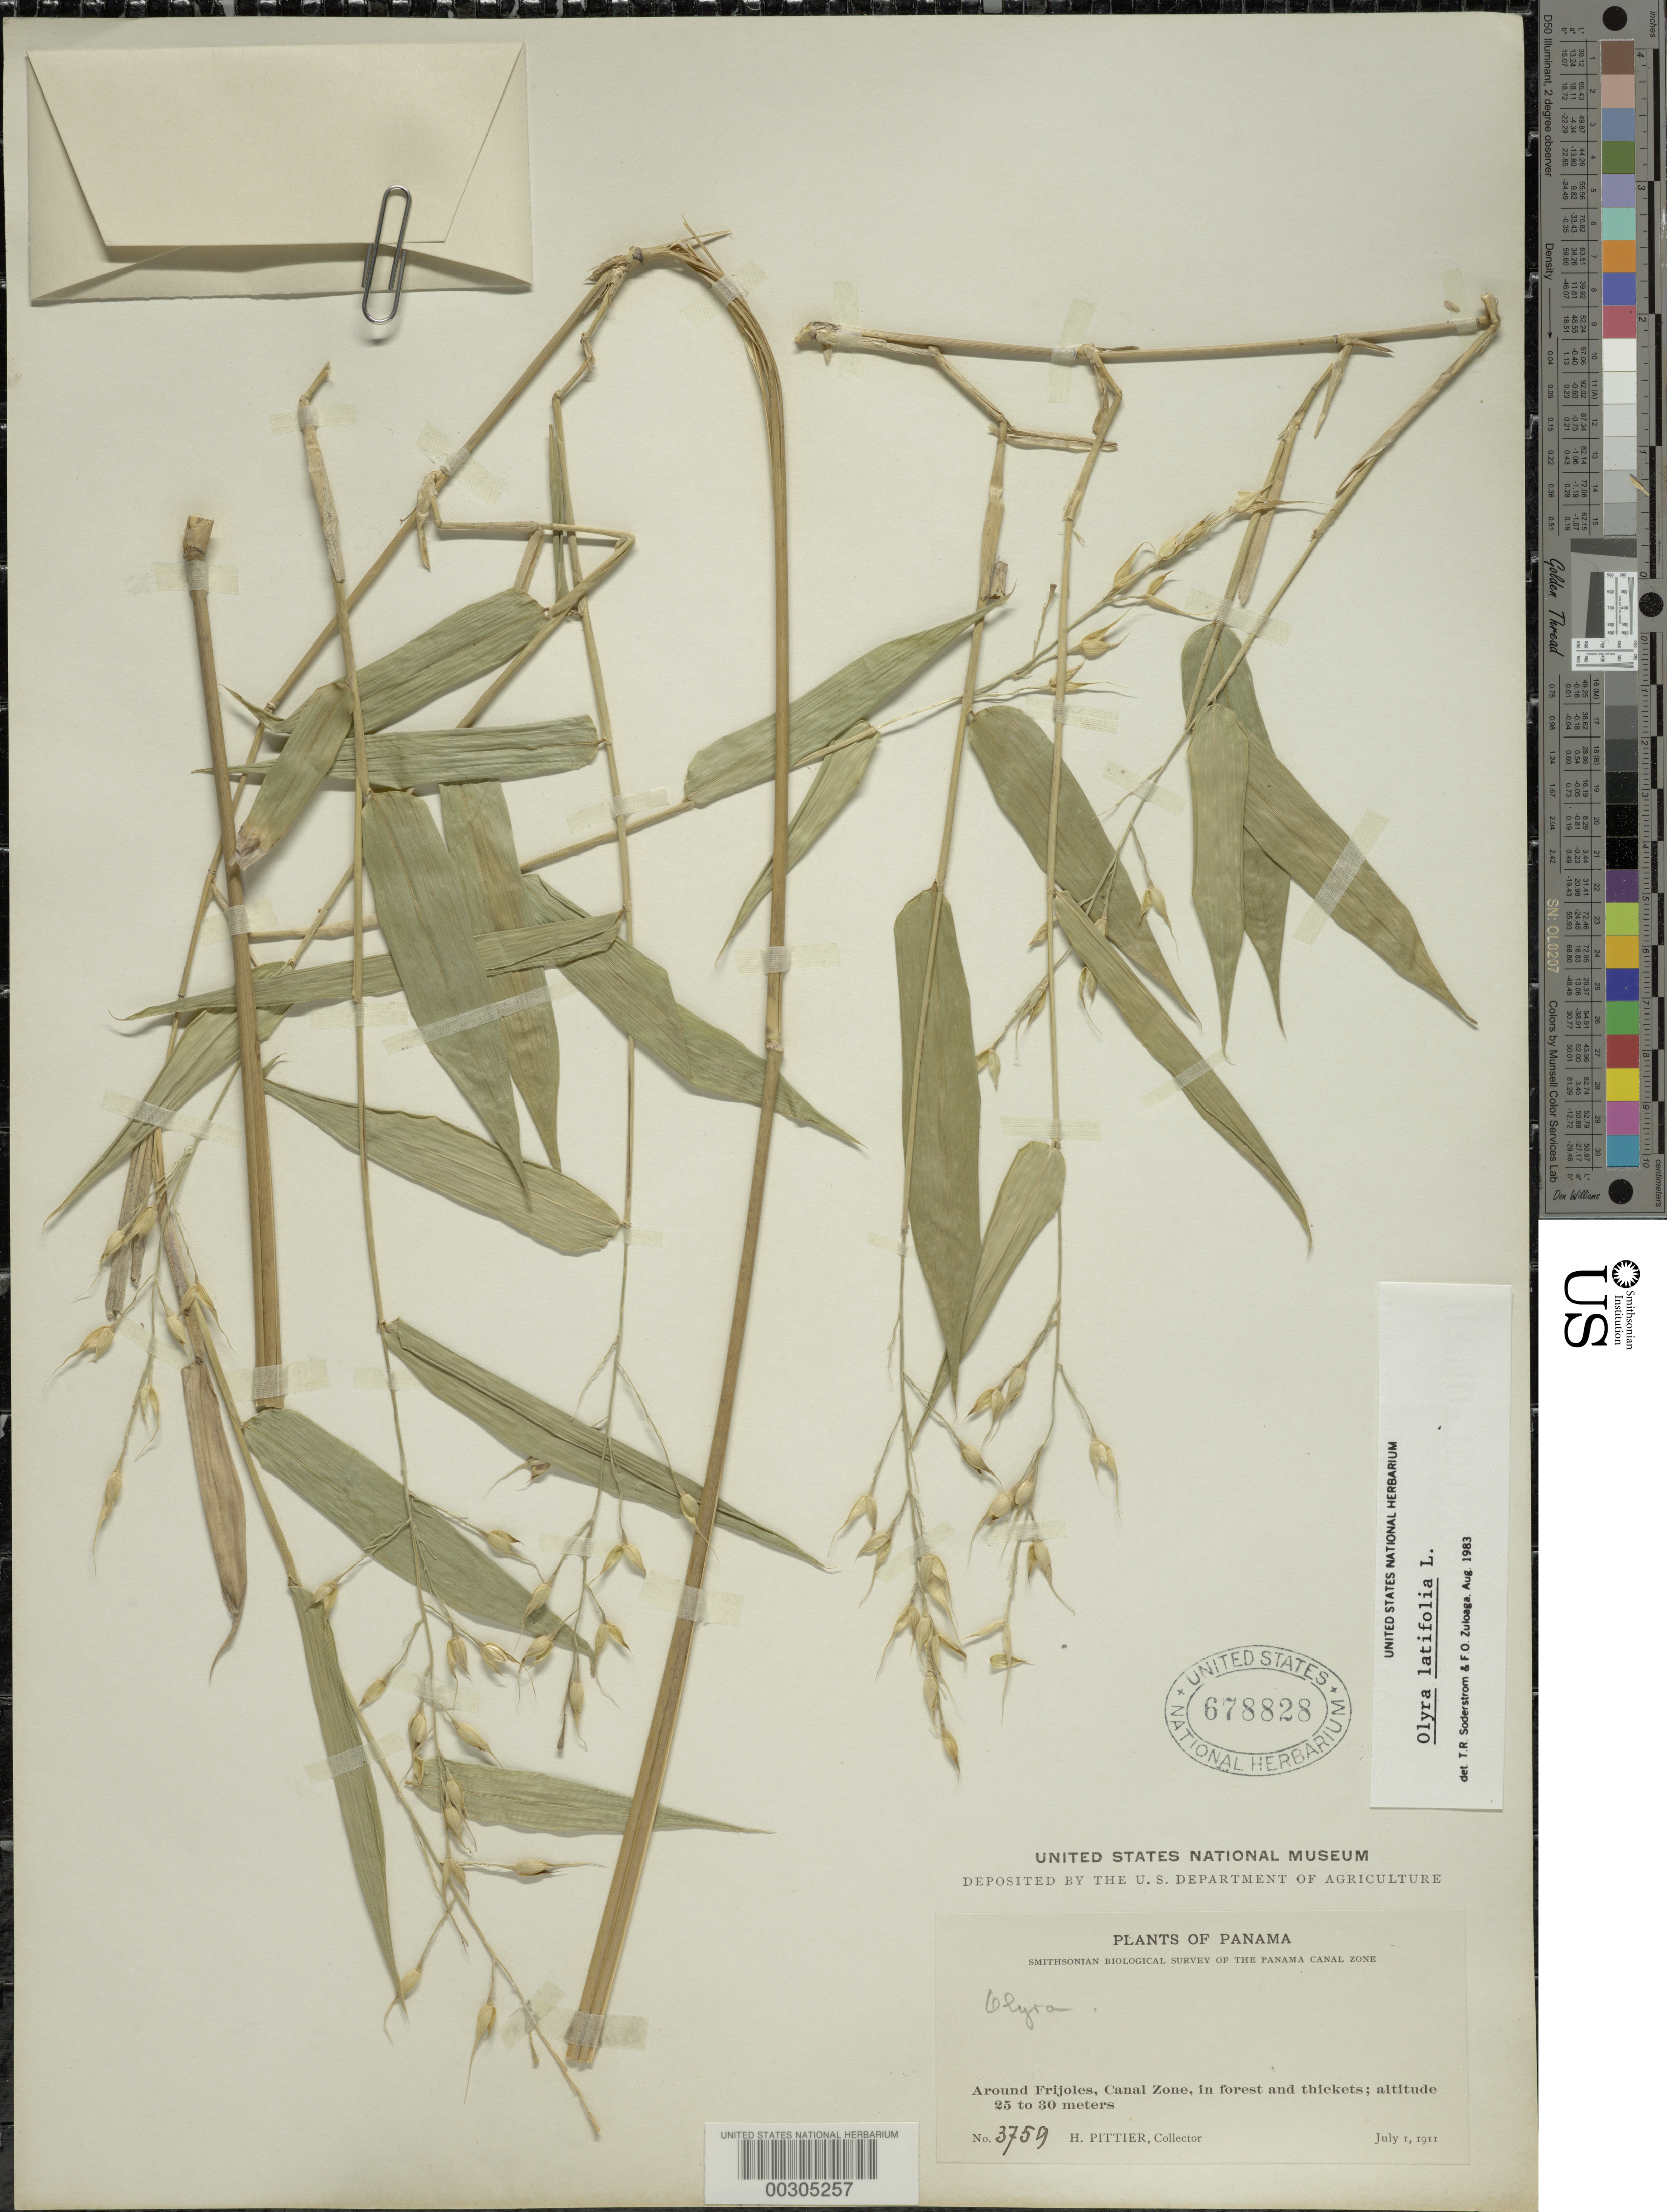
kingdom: Plantae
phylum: Tracheophyta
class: Liliopsida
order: Poales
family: Poaceae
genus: Olyra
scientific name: Olyra latifolia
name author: L.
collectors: H. F. Pittier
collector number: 3759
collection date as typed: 01 Jul 1911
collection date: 1911-07-01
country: Panama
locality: Frijoles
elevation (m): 25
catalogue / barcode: US 678828